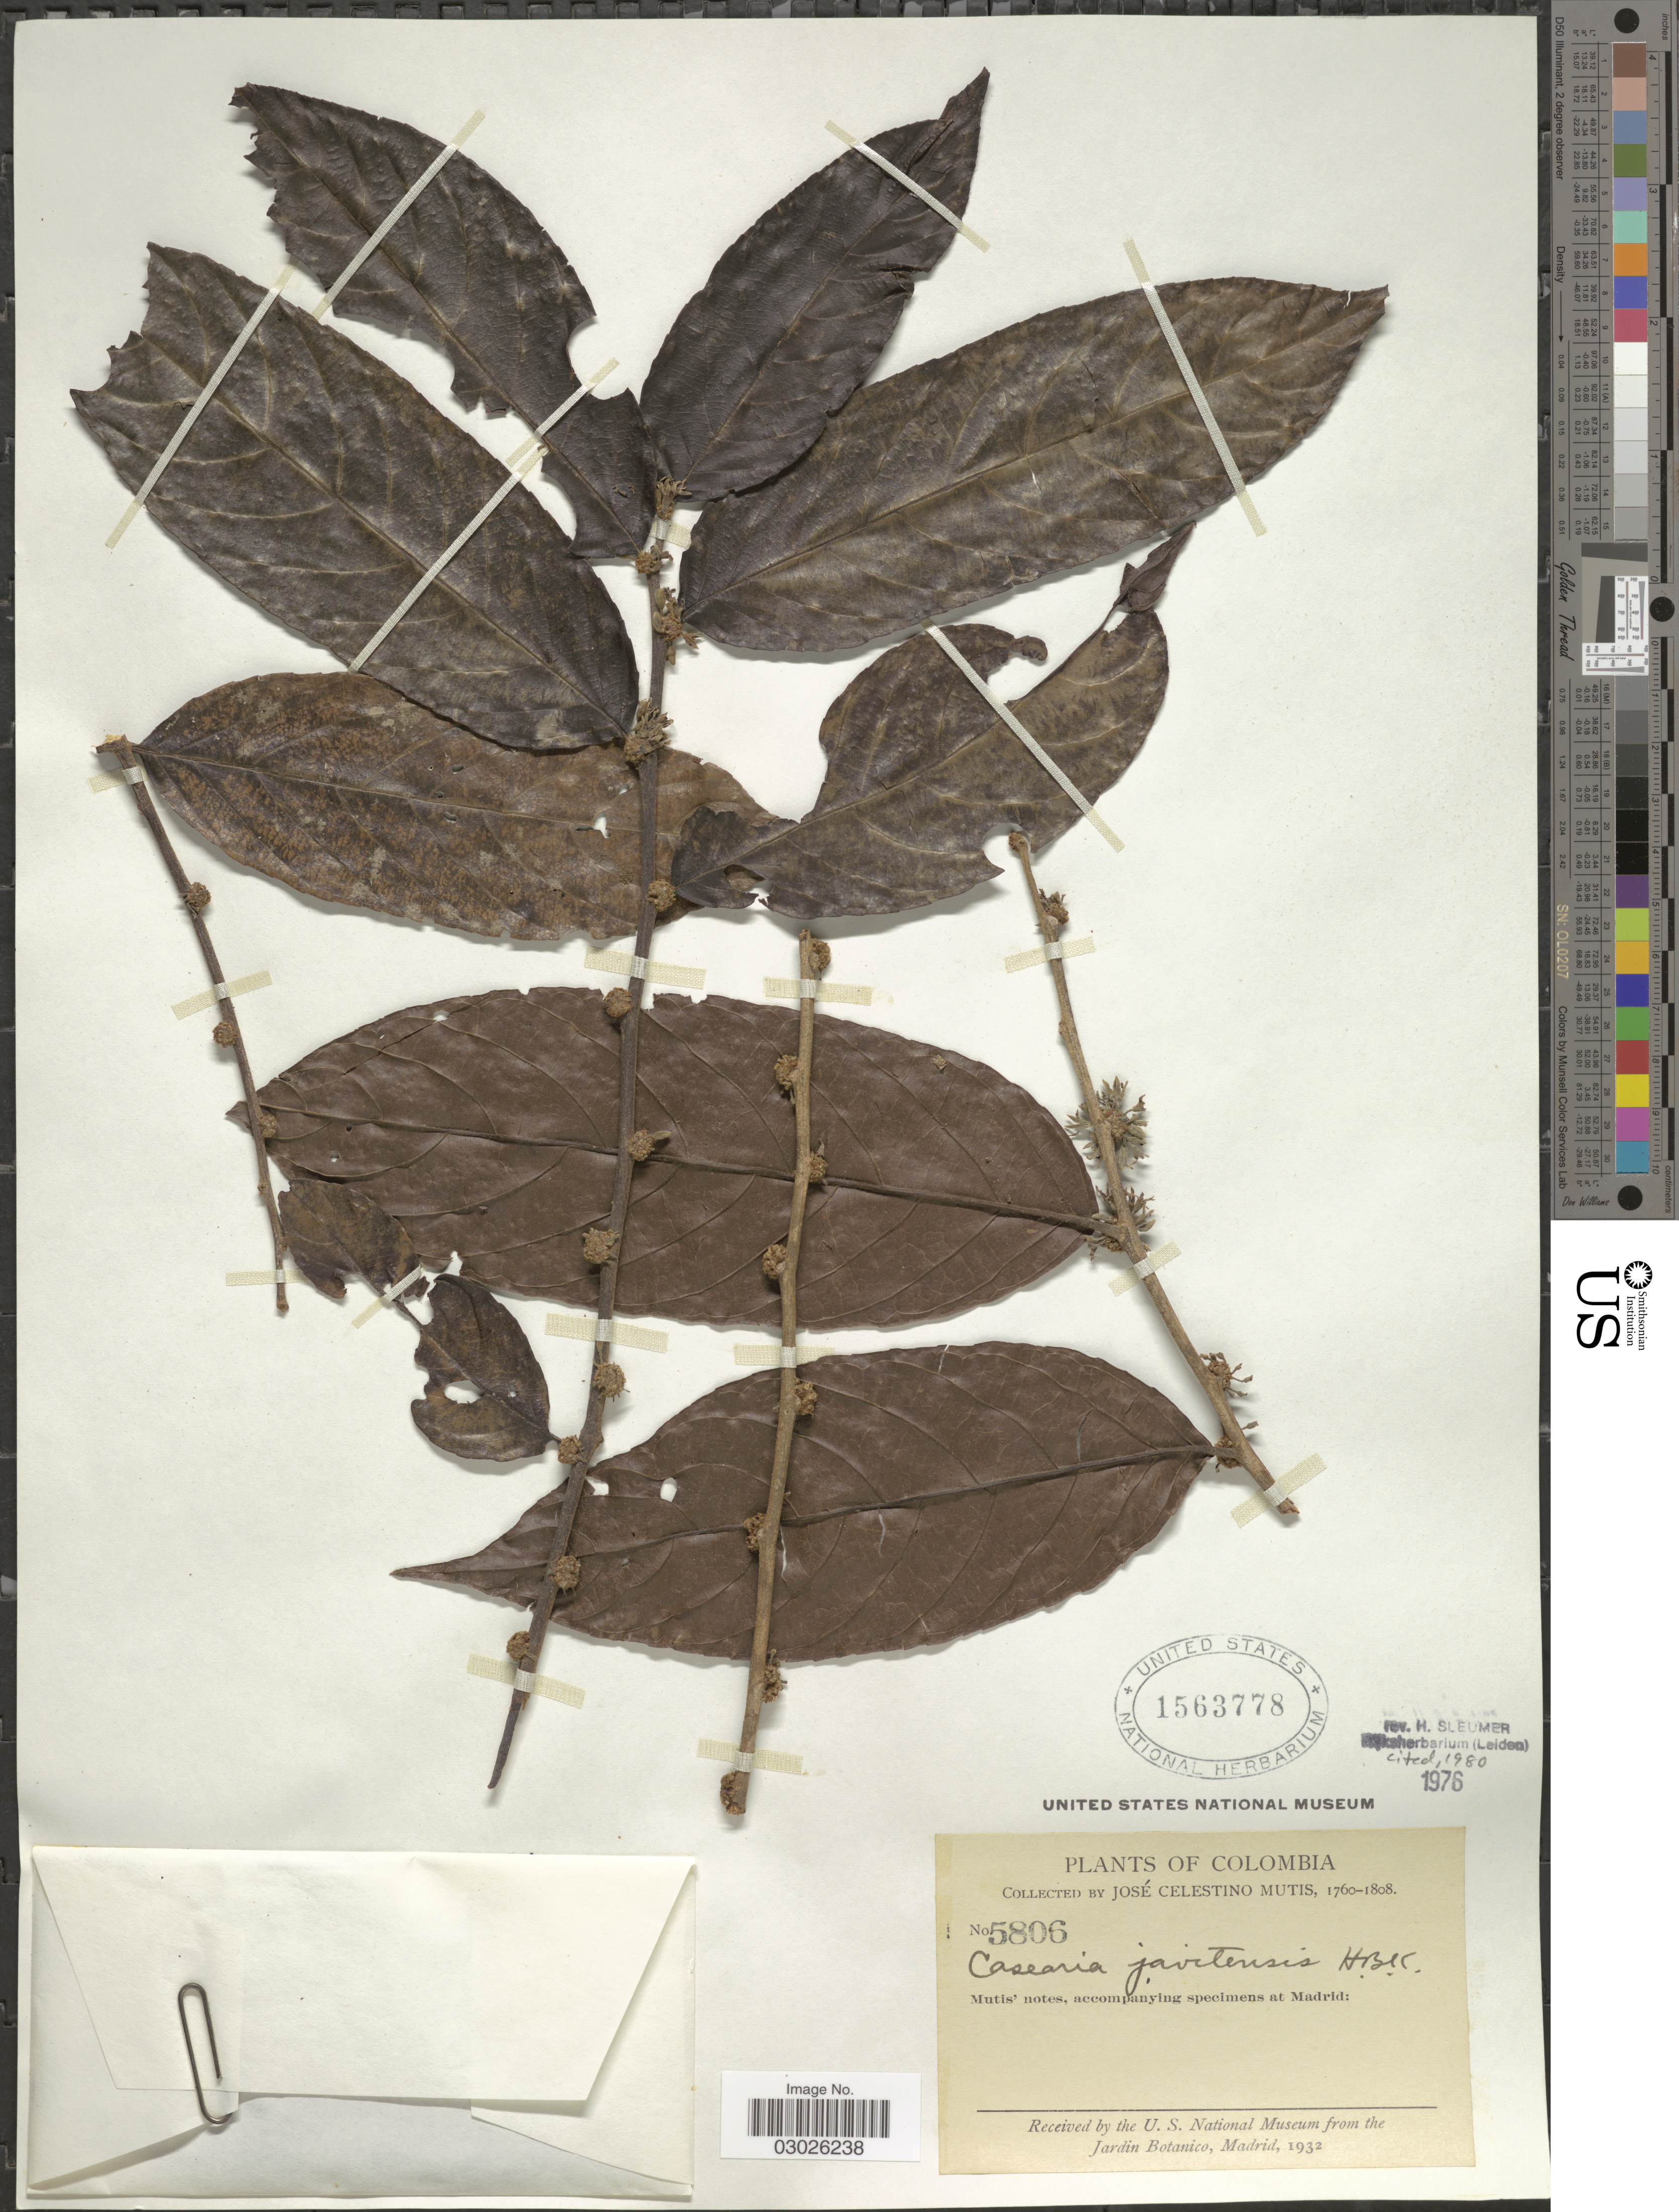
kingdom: Plantae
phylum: Tracheophyta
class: Magnoliopsida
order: Malpighiales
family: Salicaceae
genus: Piparea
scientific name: Piparea multiflora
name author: C.F. Gaertn.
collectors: J. C. B. Mutis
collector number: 5806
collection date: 1760/1808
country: Colombia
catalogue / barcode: US 1563778